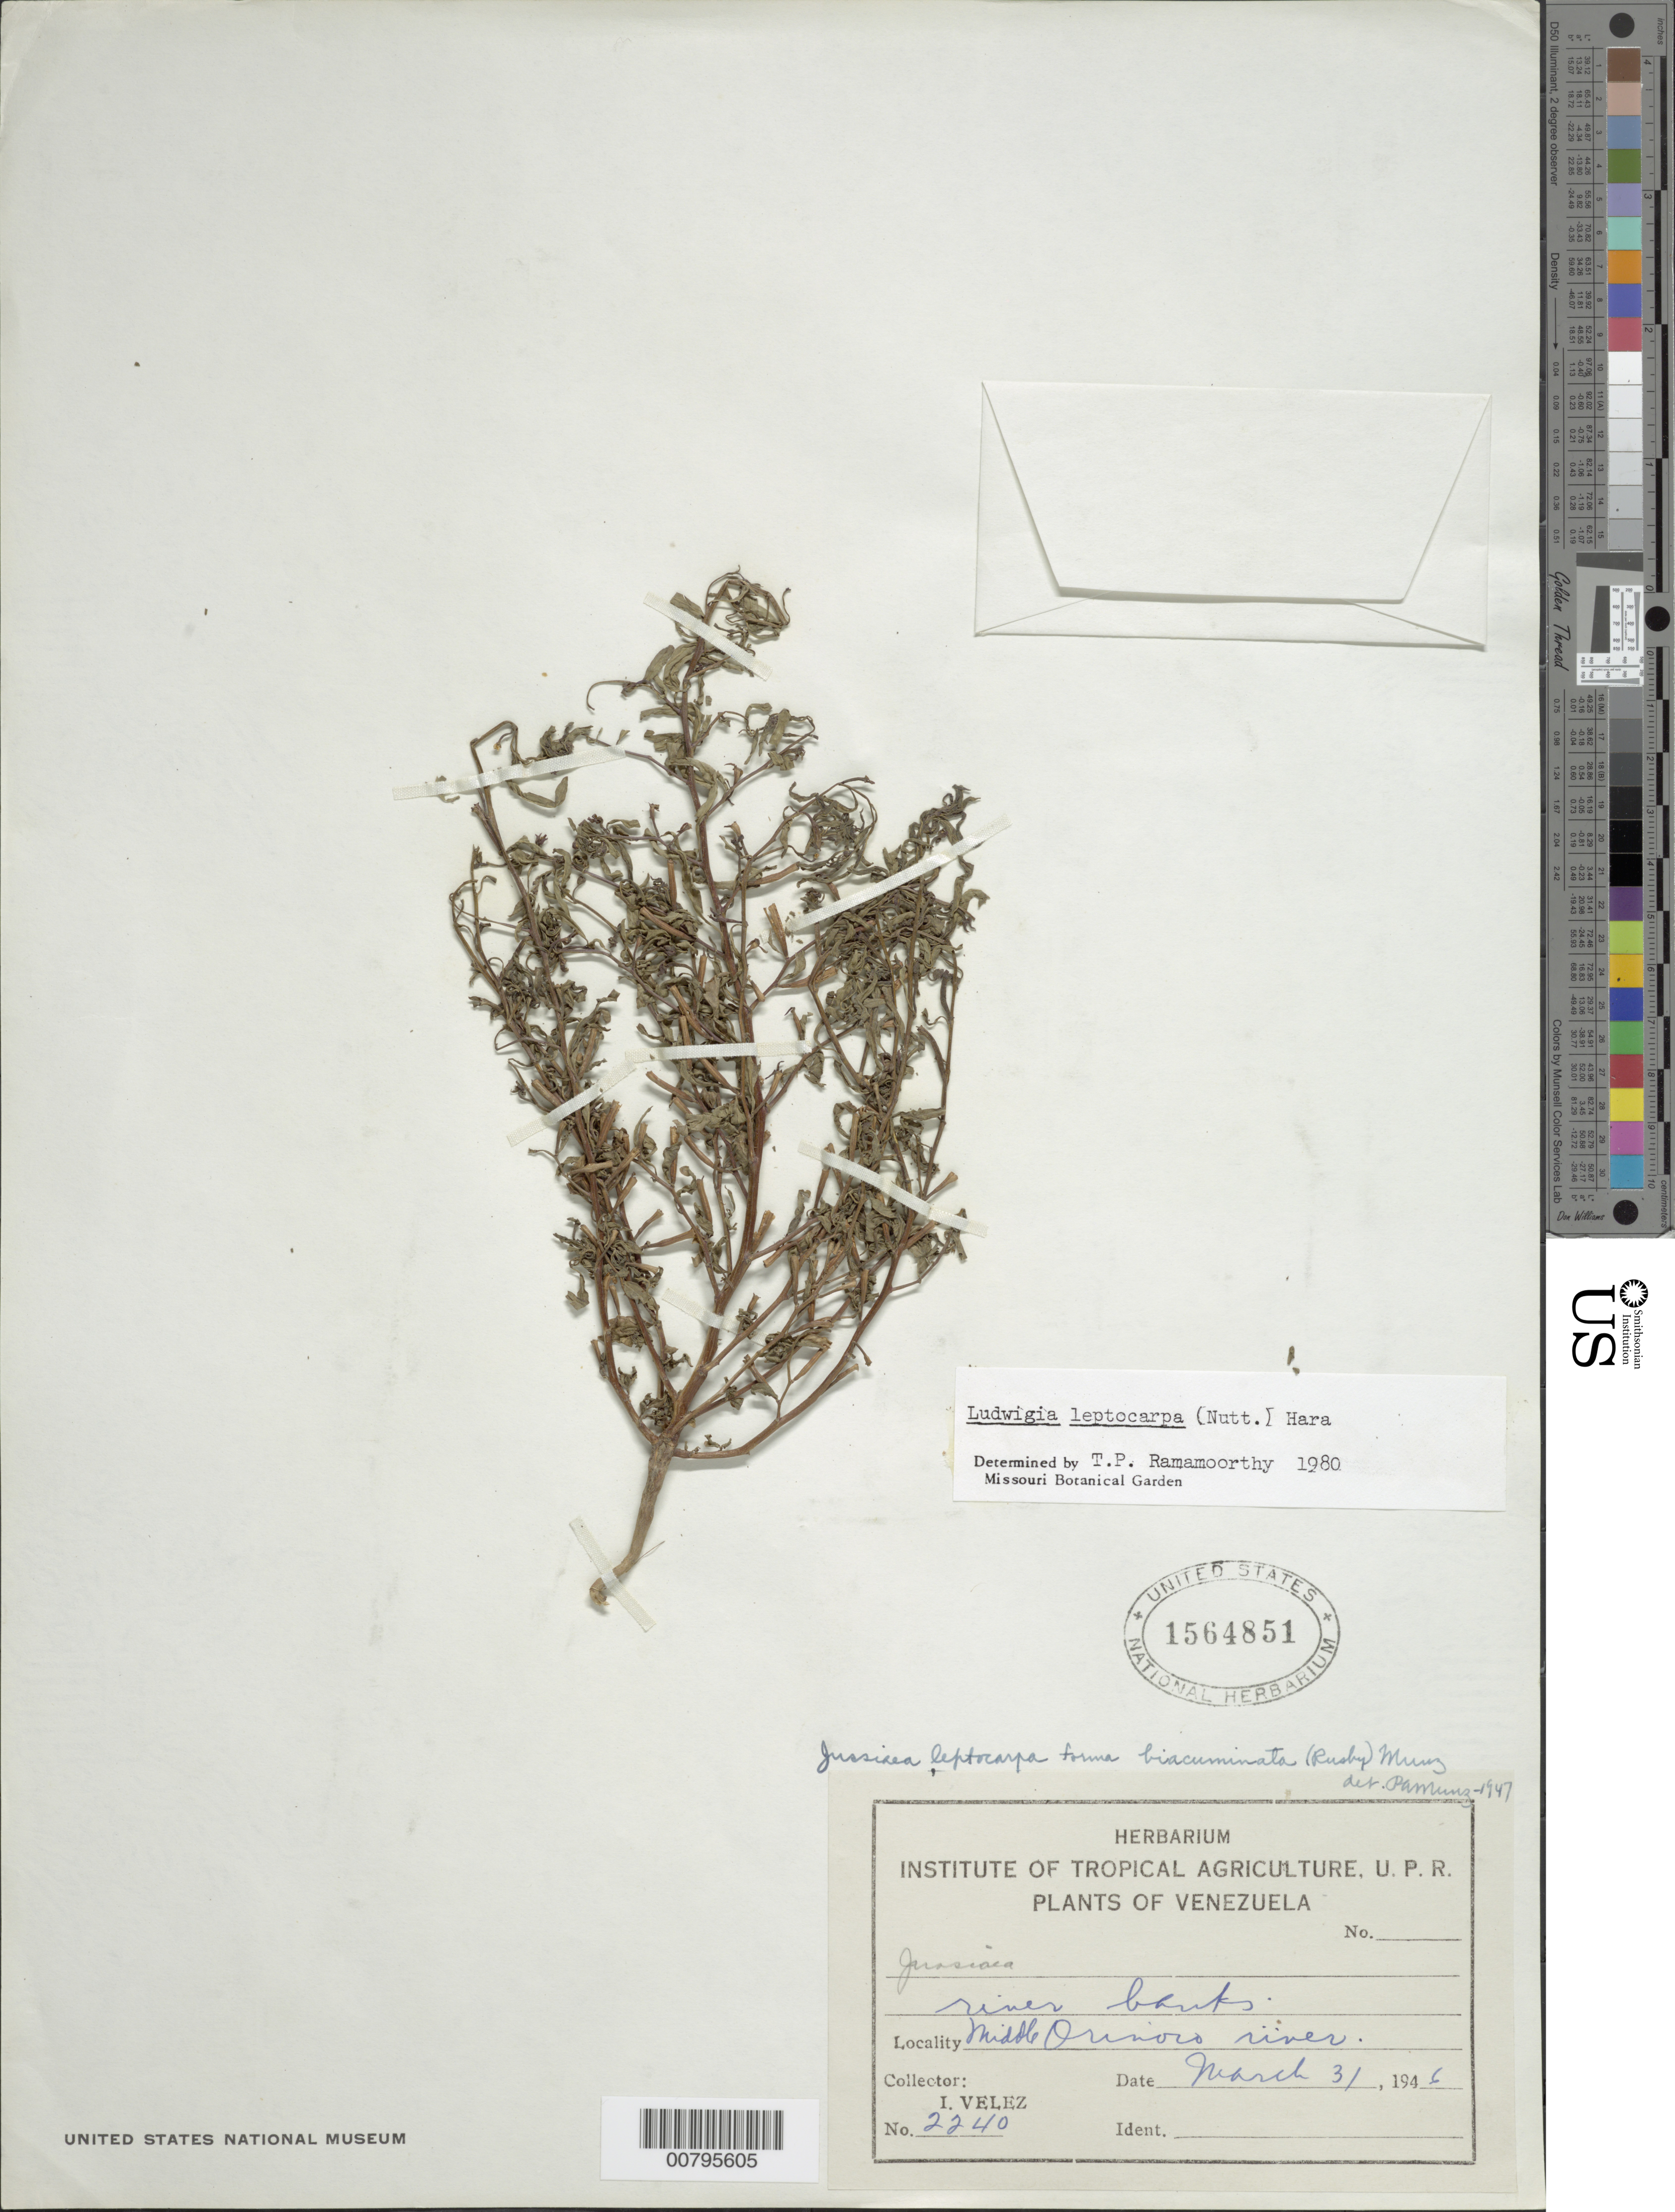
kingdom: Plantae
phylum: Tracheophyta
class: Magnoliopsida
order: Myrtales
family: Onagraceae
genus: Ludwigia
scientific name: Ludwigia leptocarpa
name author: (Nutt.) H. Hara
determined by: Ramamoorthy, T. P.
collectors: I. Velez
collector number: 2240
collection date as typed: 31-Mar-46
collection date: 1946-03-31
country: Venezuela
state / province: Bolívar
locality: Middle Orinoco River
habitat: Riverbanks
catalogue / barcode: US 1564851